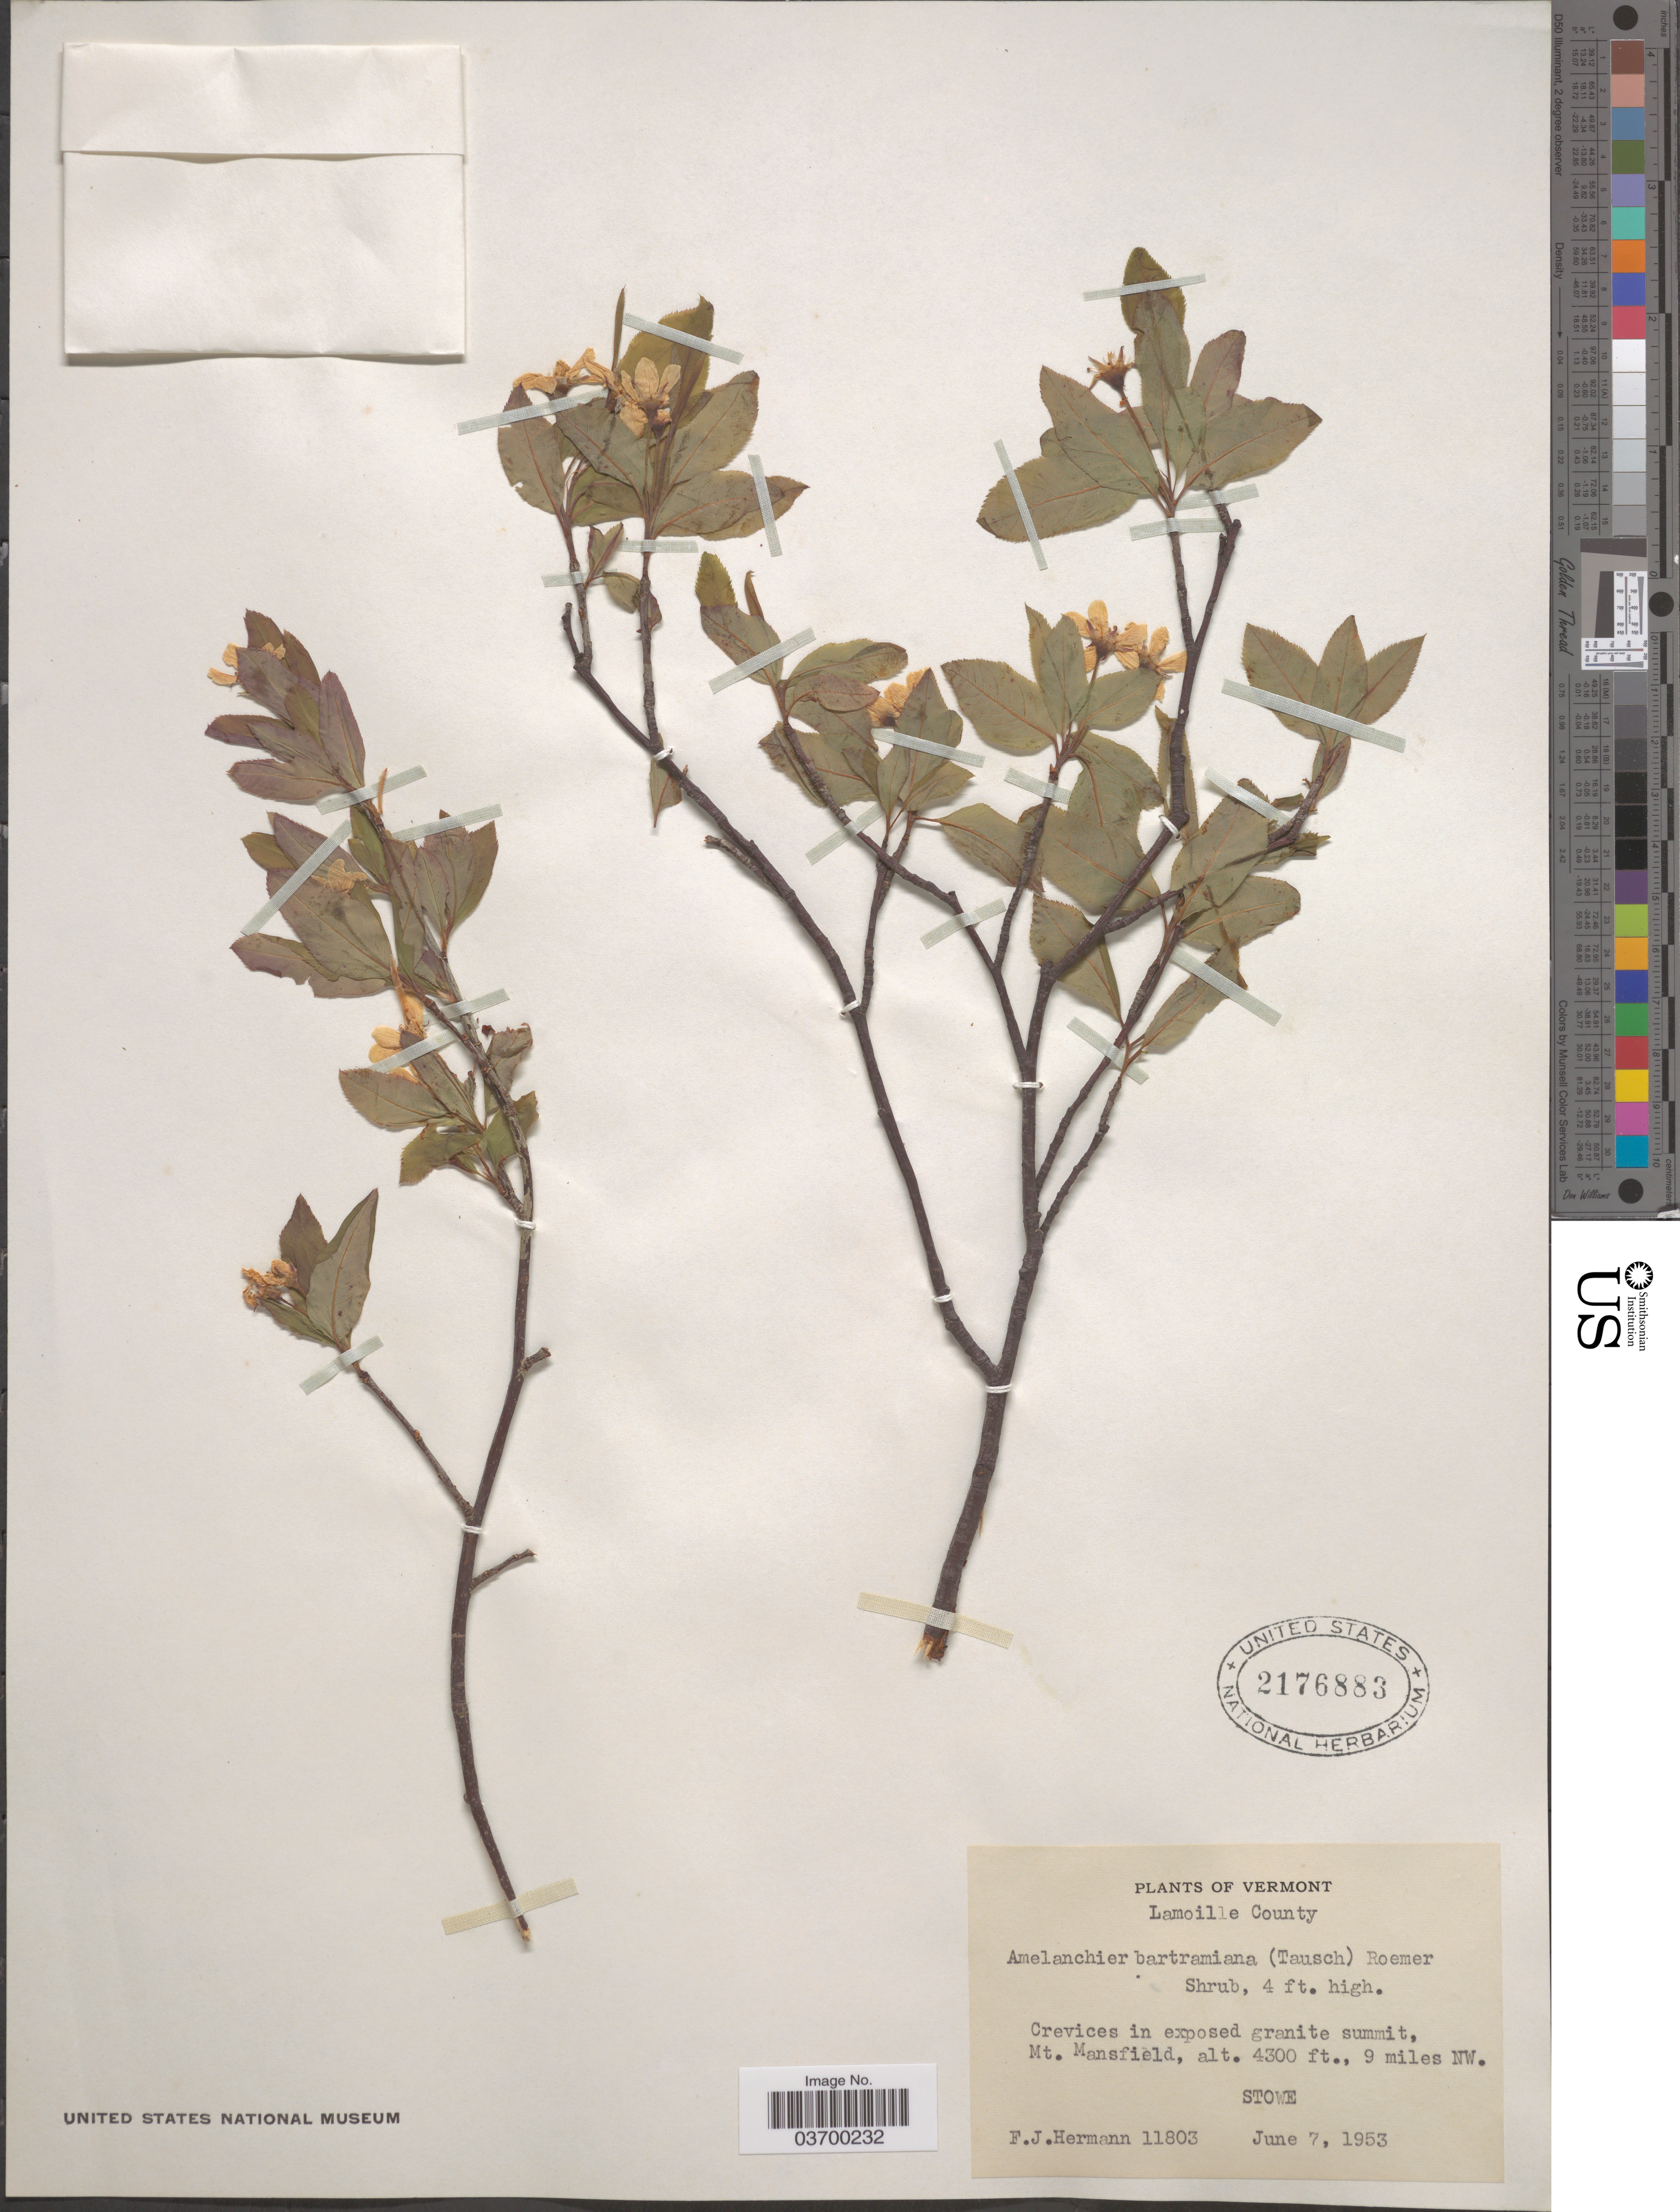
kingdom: Plantae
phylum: Tracheophyta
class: Magnoliopsida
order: Rosales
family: Rosaceae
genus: Amelanchier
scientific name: Amelanchier bartramiana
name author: (Tausch) M. Roem.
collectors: F. J. Hermann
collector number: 11803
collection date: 1953-06-07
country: United States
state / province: Vermont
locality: Lamoille County. Mt. Mansfield. 9 miles NW. Stowe.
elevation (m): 1311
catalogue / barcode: US 2176883